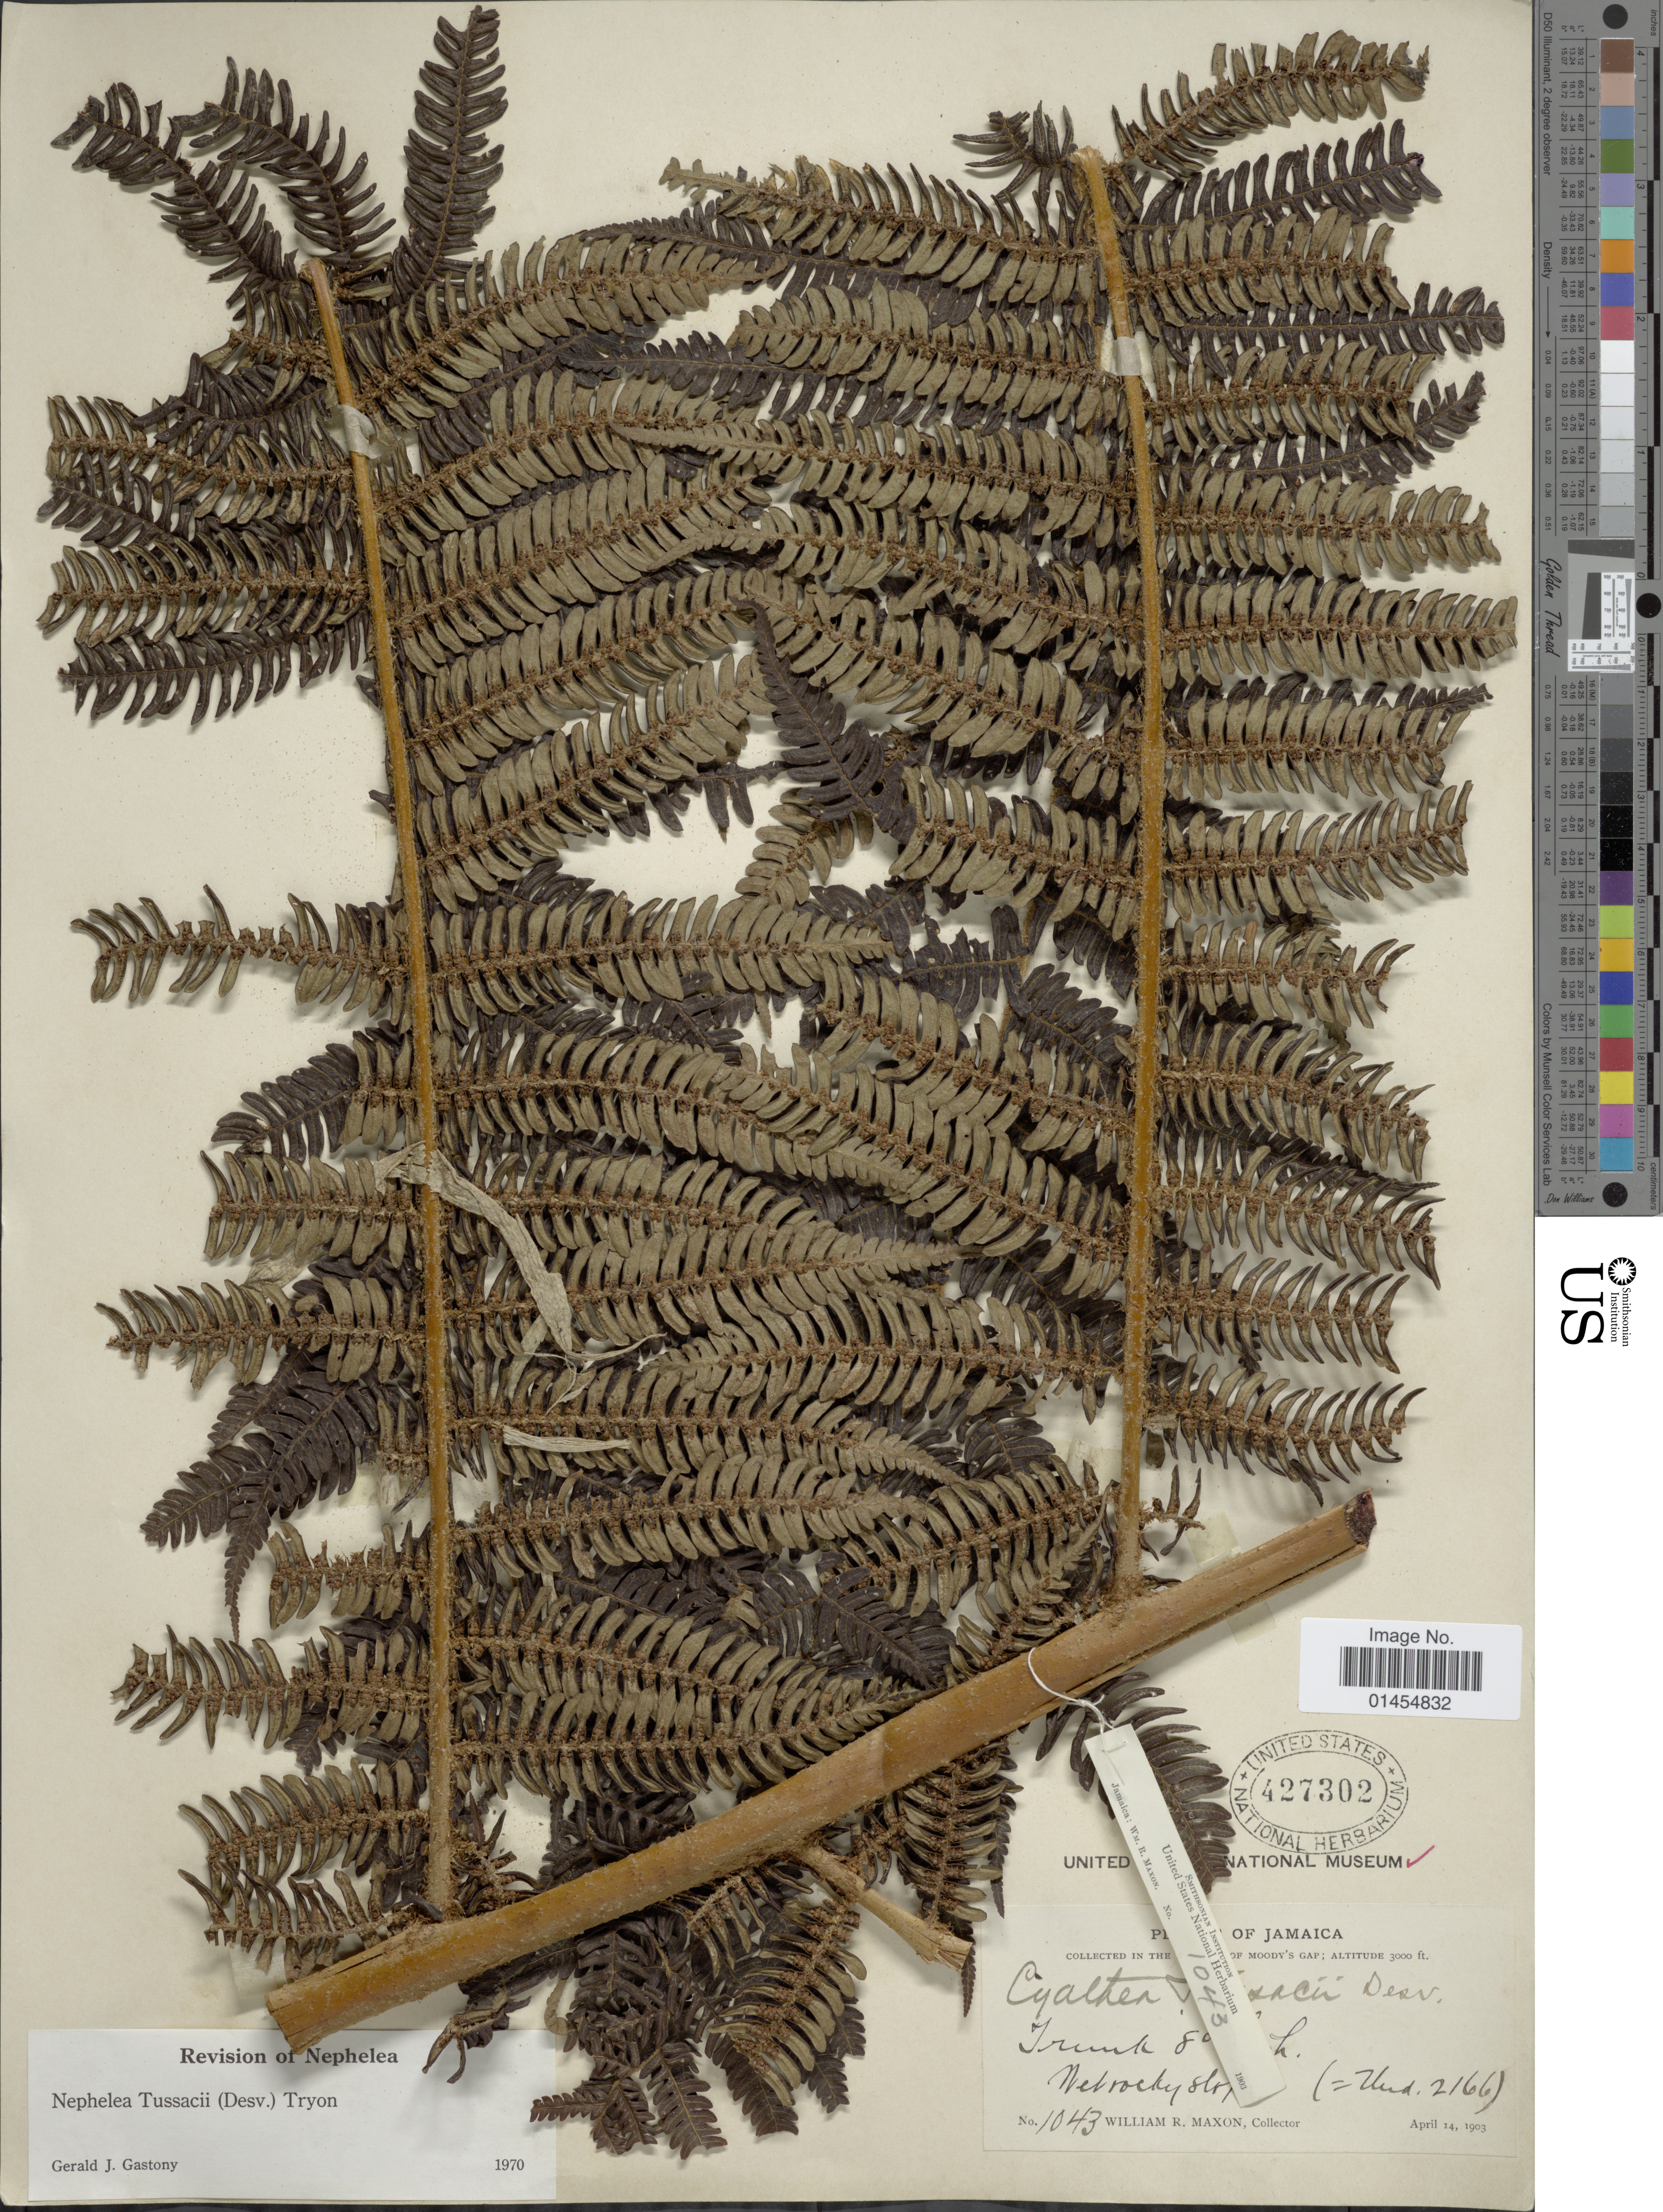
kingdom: Plantae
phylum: Tracheophyta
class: Polypodiopsida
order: Cyatheales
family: Cyatheaceae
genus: Alsophila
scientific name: Alsophila tussacii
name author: (Desv.) D.S. Conant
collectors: W. R. Maxon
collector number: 1043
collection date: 1903-04-14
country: Jamaica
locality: Collected in the vicinity of Moody's Gap.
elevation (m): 914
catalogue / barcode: US 427302